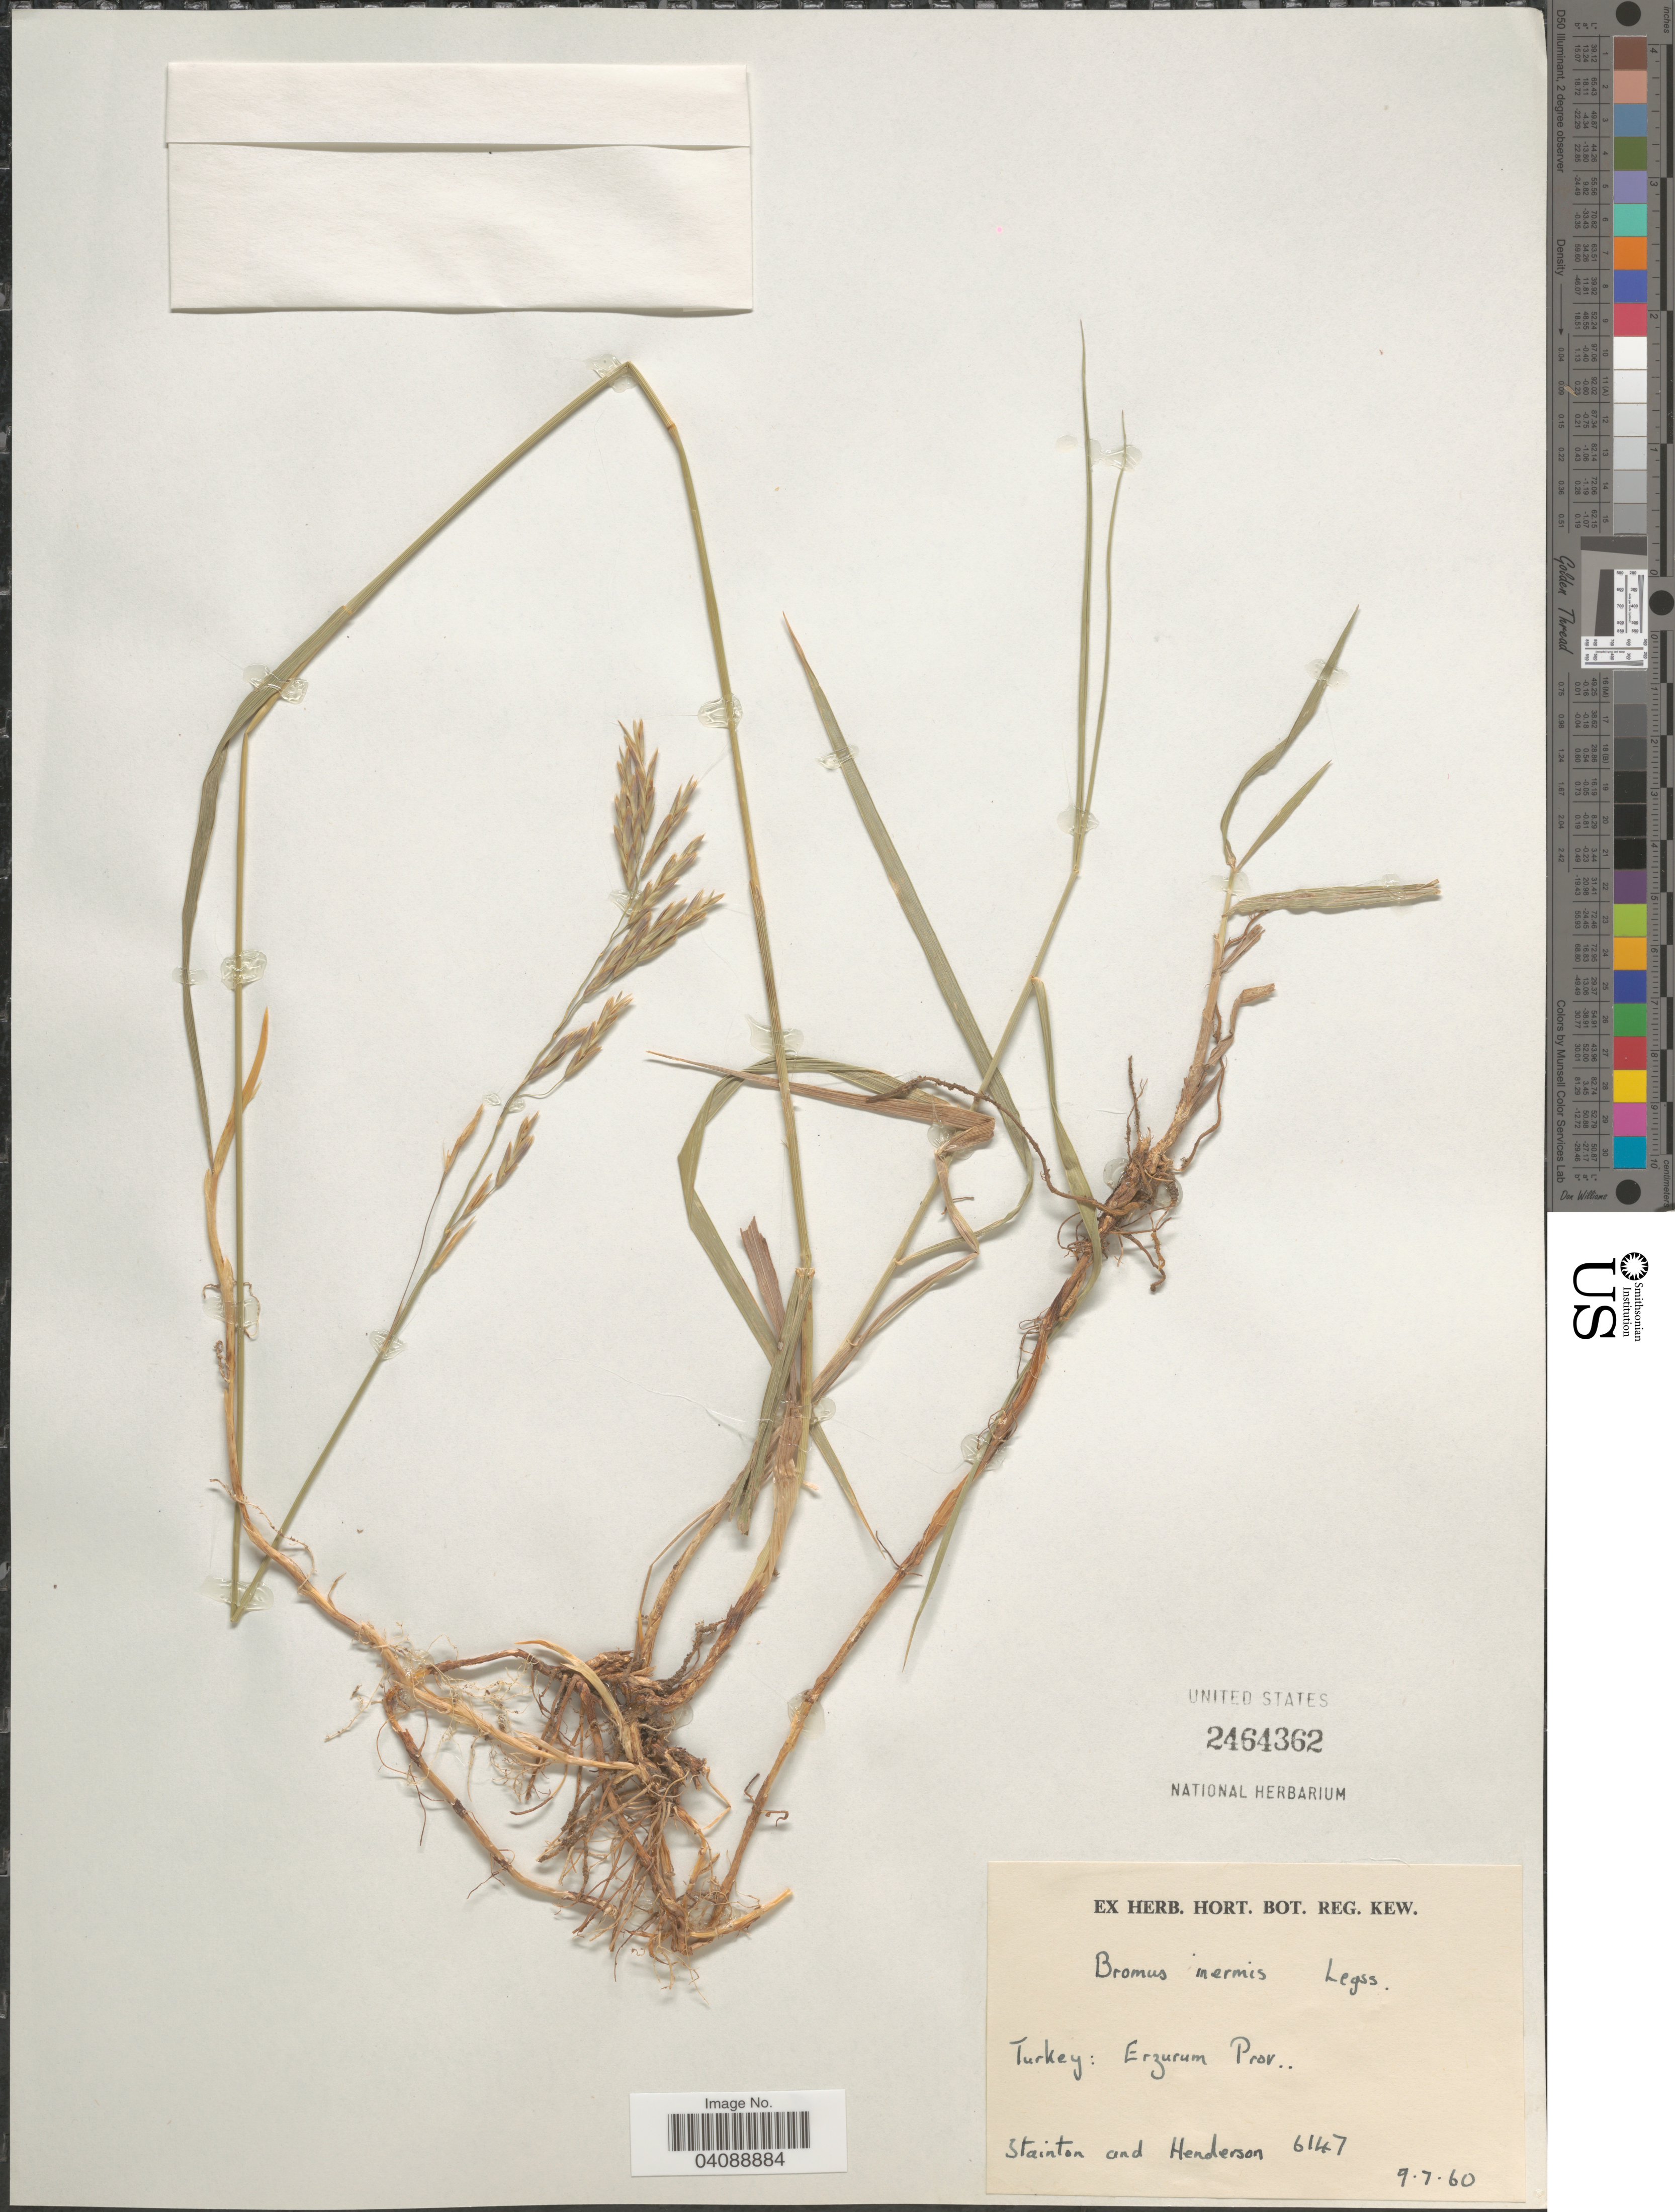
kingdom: Plantae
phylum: Tracheophyta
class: Liliopsida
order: Poales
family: Poaceae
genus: Bromus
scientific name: Bromus inermis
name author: Leyss.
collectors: -. Stainton & -. Henderson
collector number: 6147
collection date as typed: Transcribed d/m/y: 9/7/60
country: Turkey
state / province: Erzurum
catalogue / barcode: US 2464362